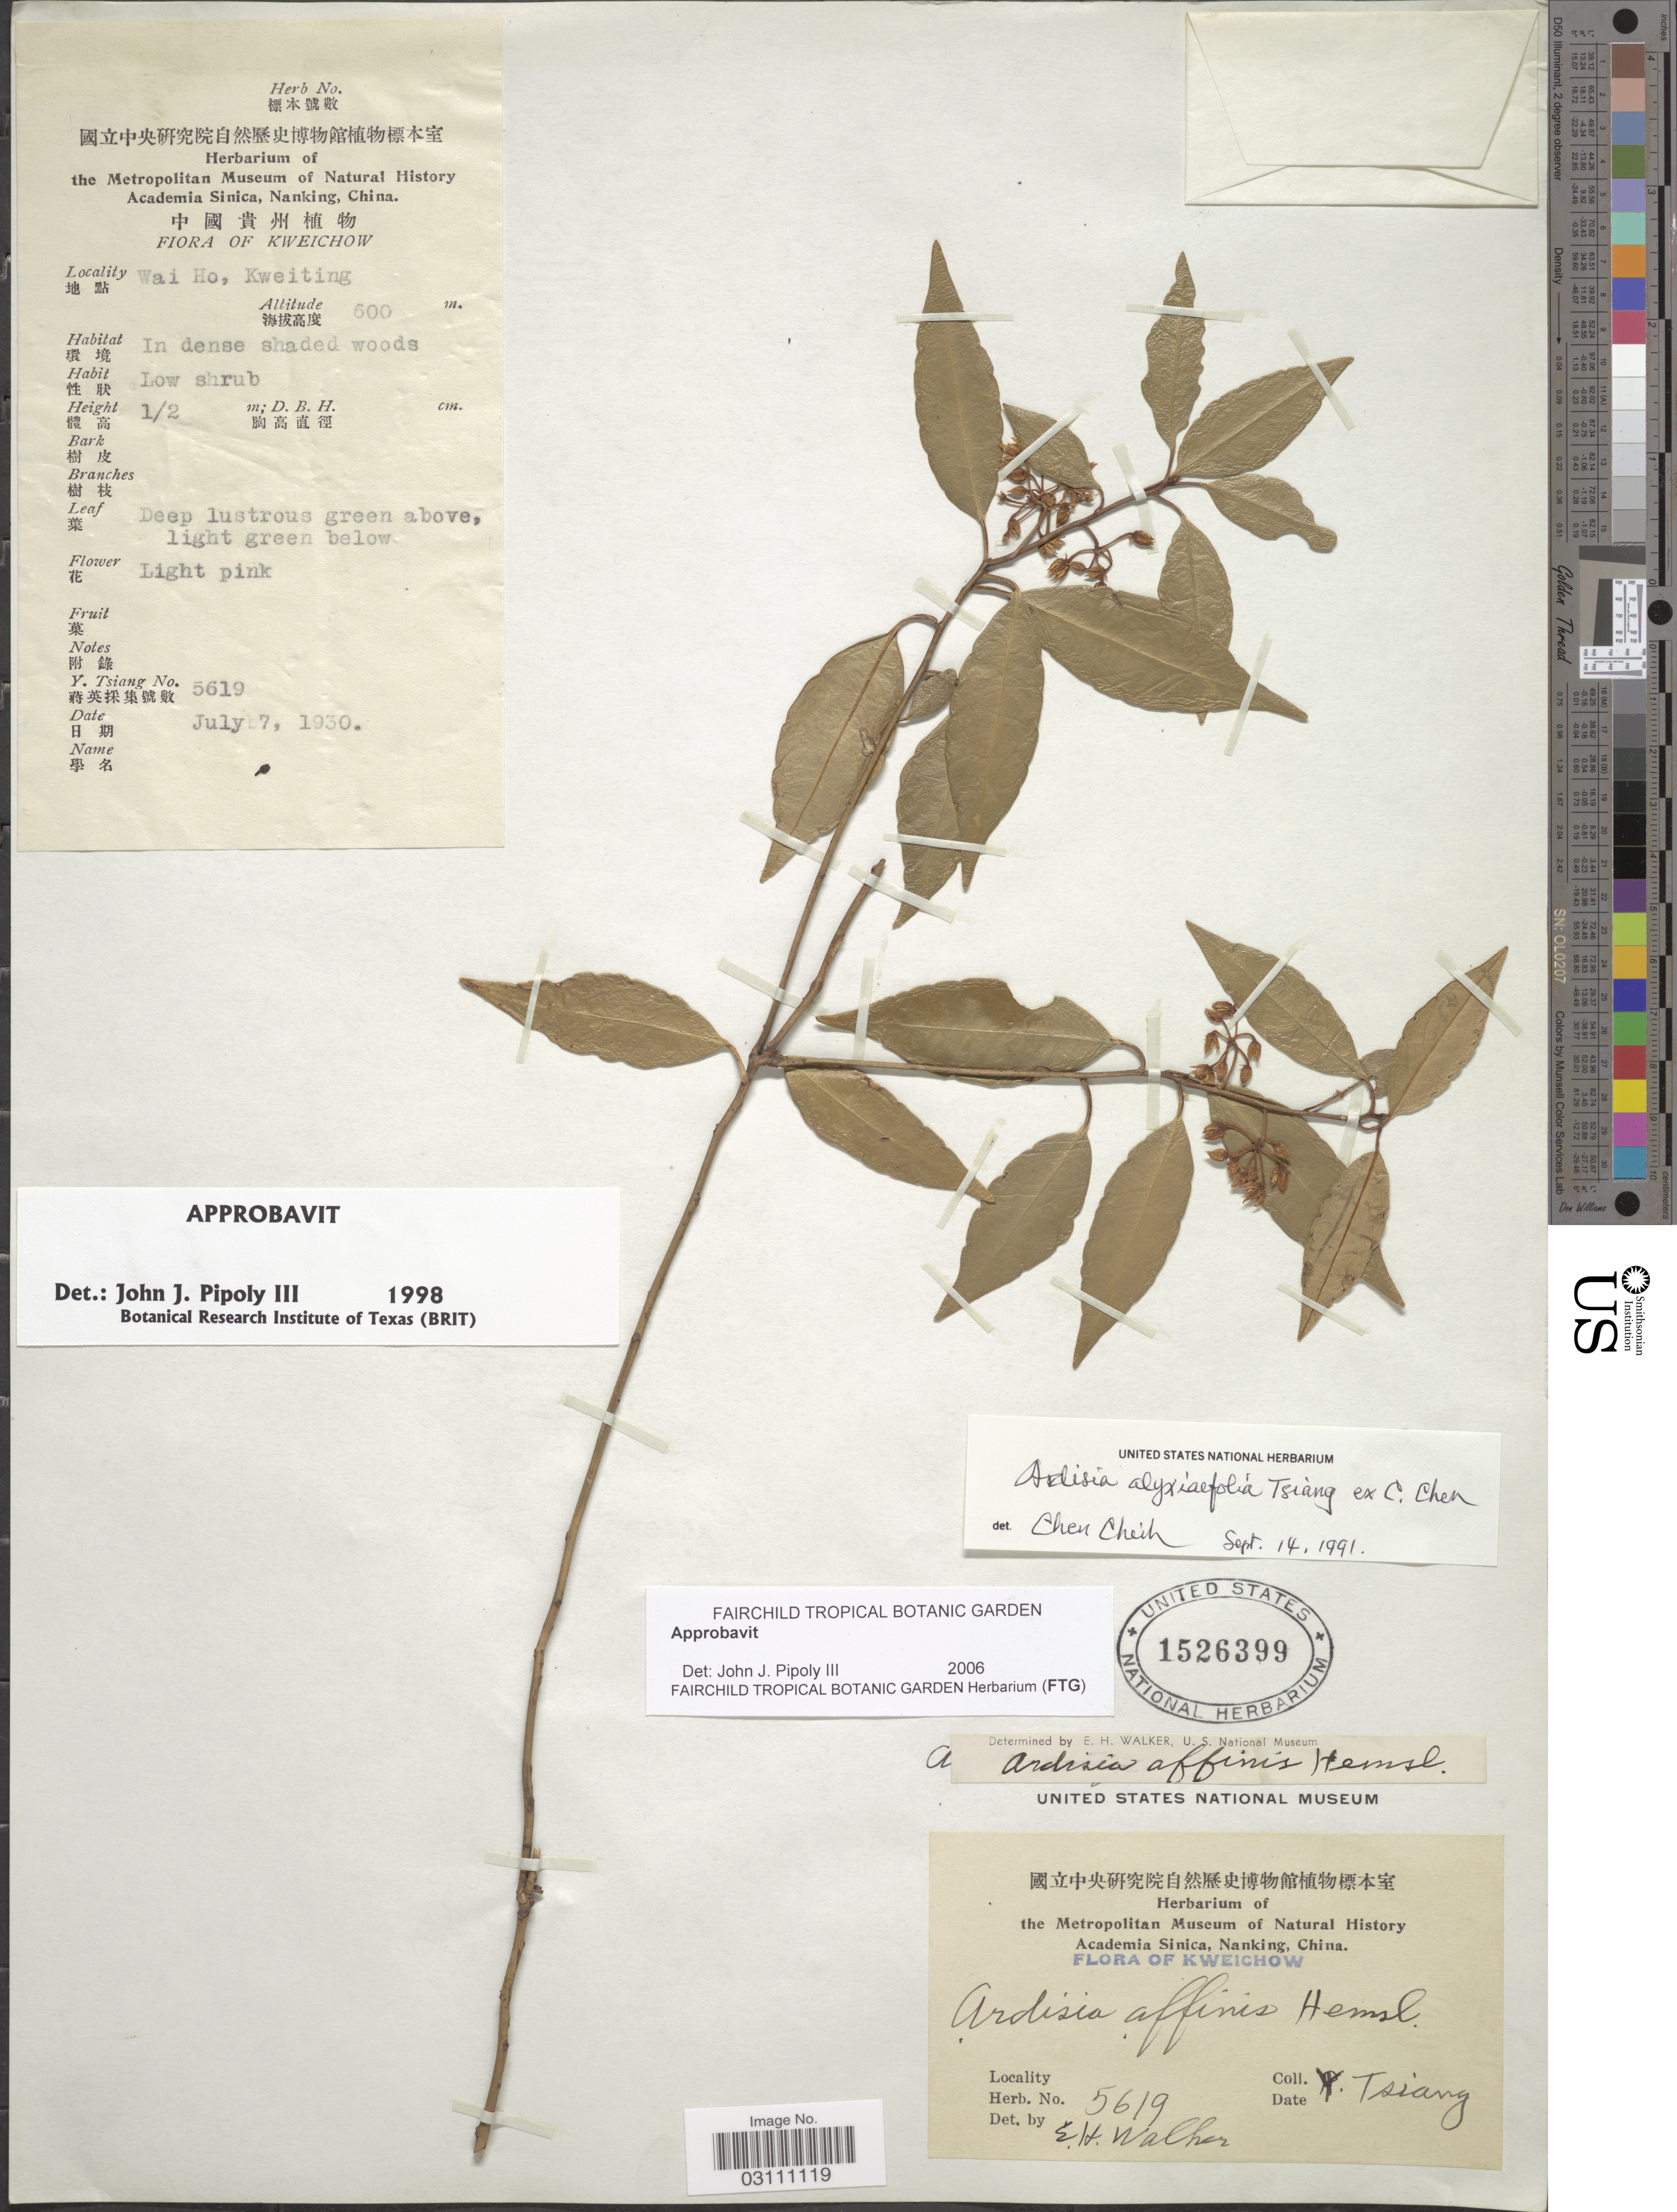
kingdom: Plantae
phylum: Tracheophyta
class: Magnoliopsida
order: Ericales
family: Primulaceae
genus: Ardisia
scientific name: Ardisia alyxiifolia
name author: Tsiang ex C. Chen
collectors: Y. Tsiang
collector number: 5619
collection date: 1930-07-07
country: China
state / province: Guizhou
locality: Kweichow. Wai Ho, Kweiting.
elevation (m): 600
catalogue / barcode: US 1526399